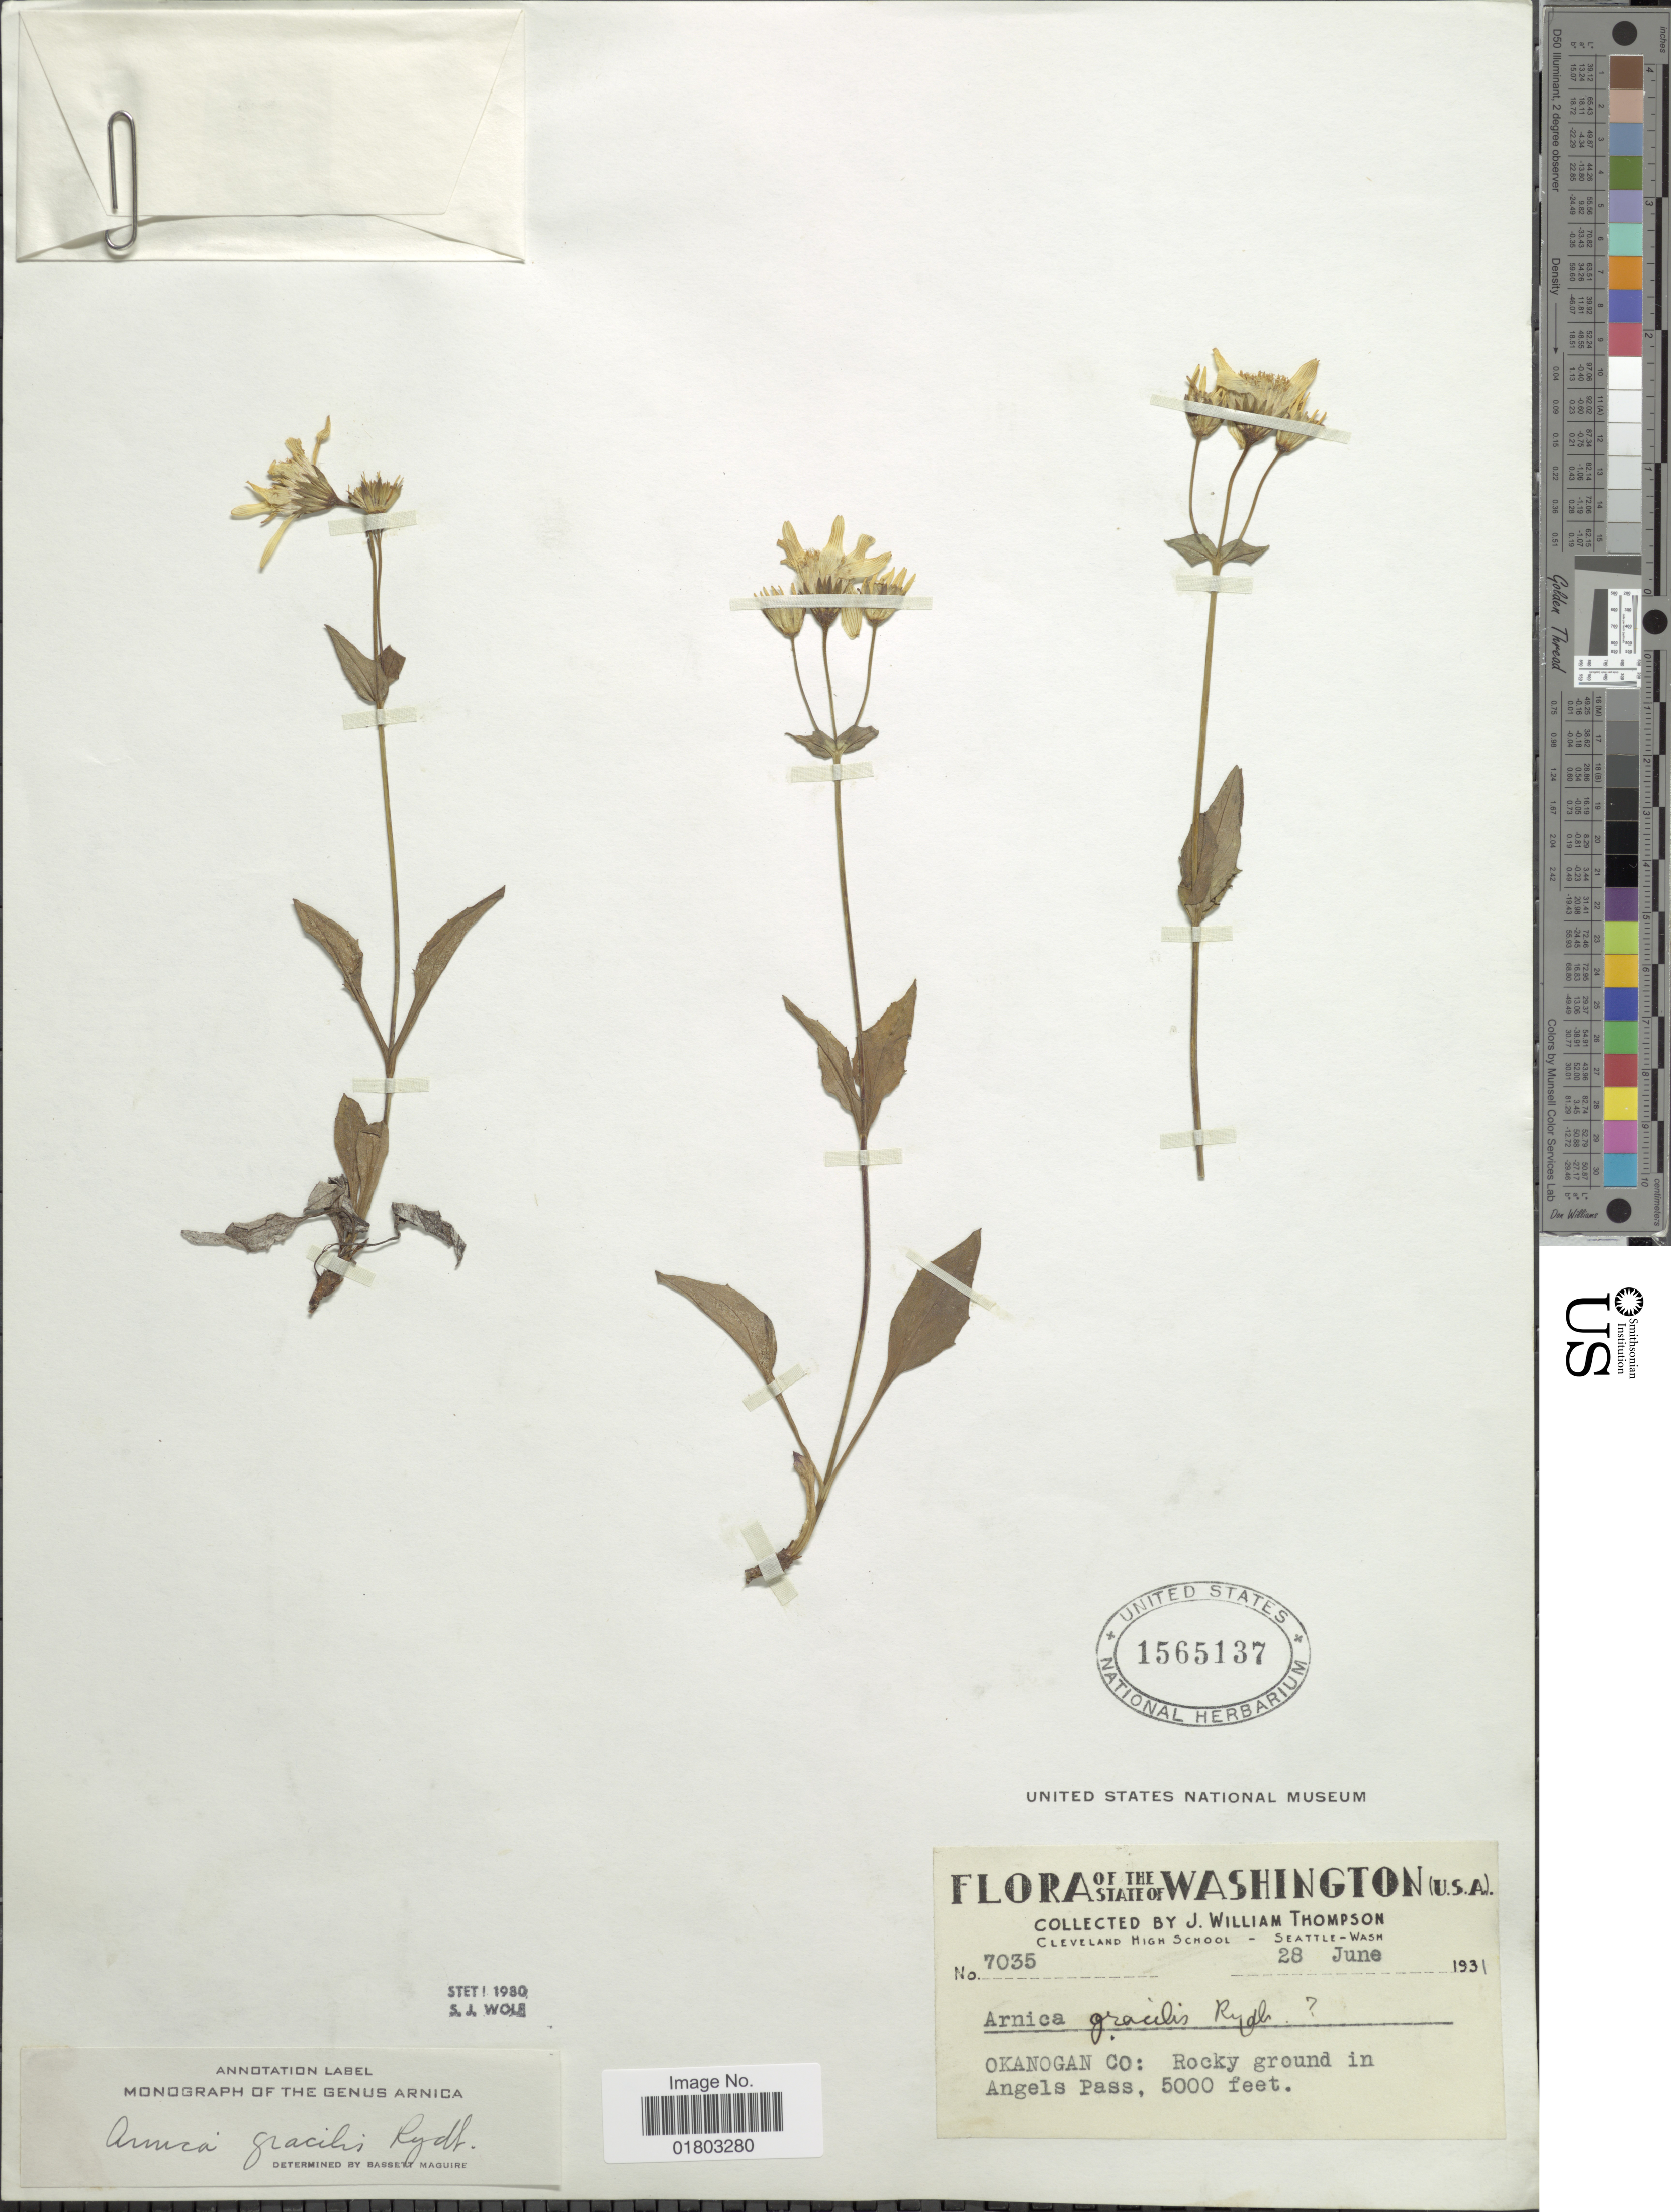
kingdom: Plantae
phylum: Tracheophyta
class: Magnoliopsida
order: Asterales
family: Asteraceae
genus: Arnica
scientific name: Arnica gracilis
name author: Rydb.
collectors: J. W. Thompson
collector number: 7035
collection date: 1931-06-28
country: United States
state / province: Washington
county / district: Okanogan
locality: Okanogan Co: Rocky ground in Angels Pass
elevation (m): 1524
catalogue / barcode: US 1565137